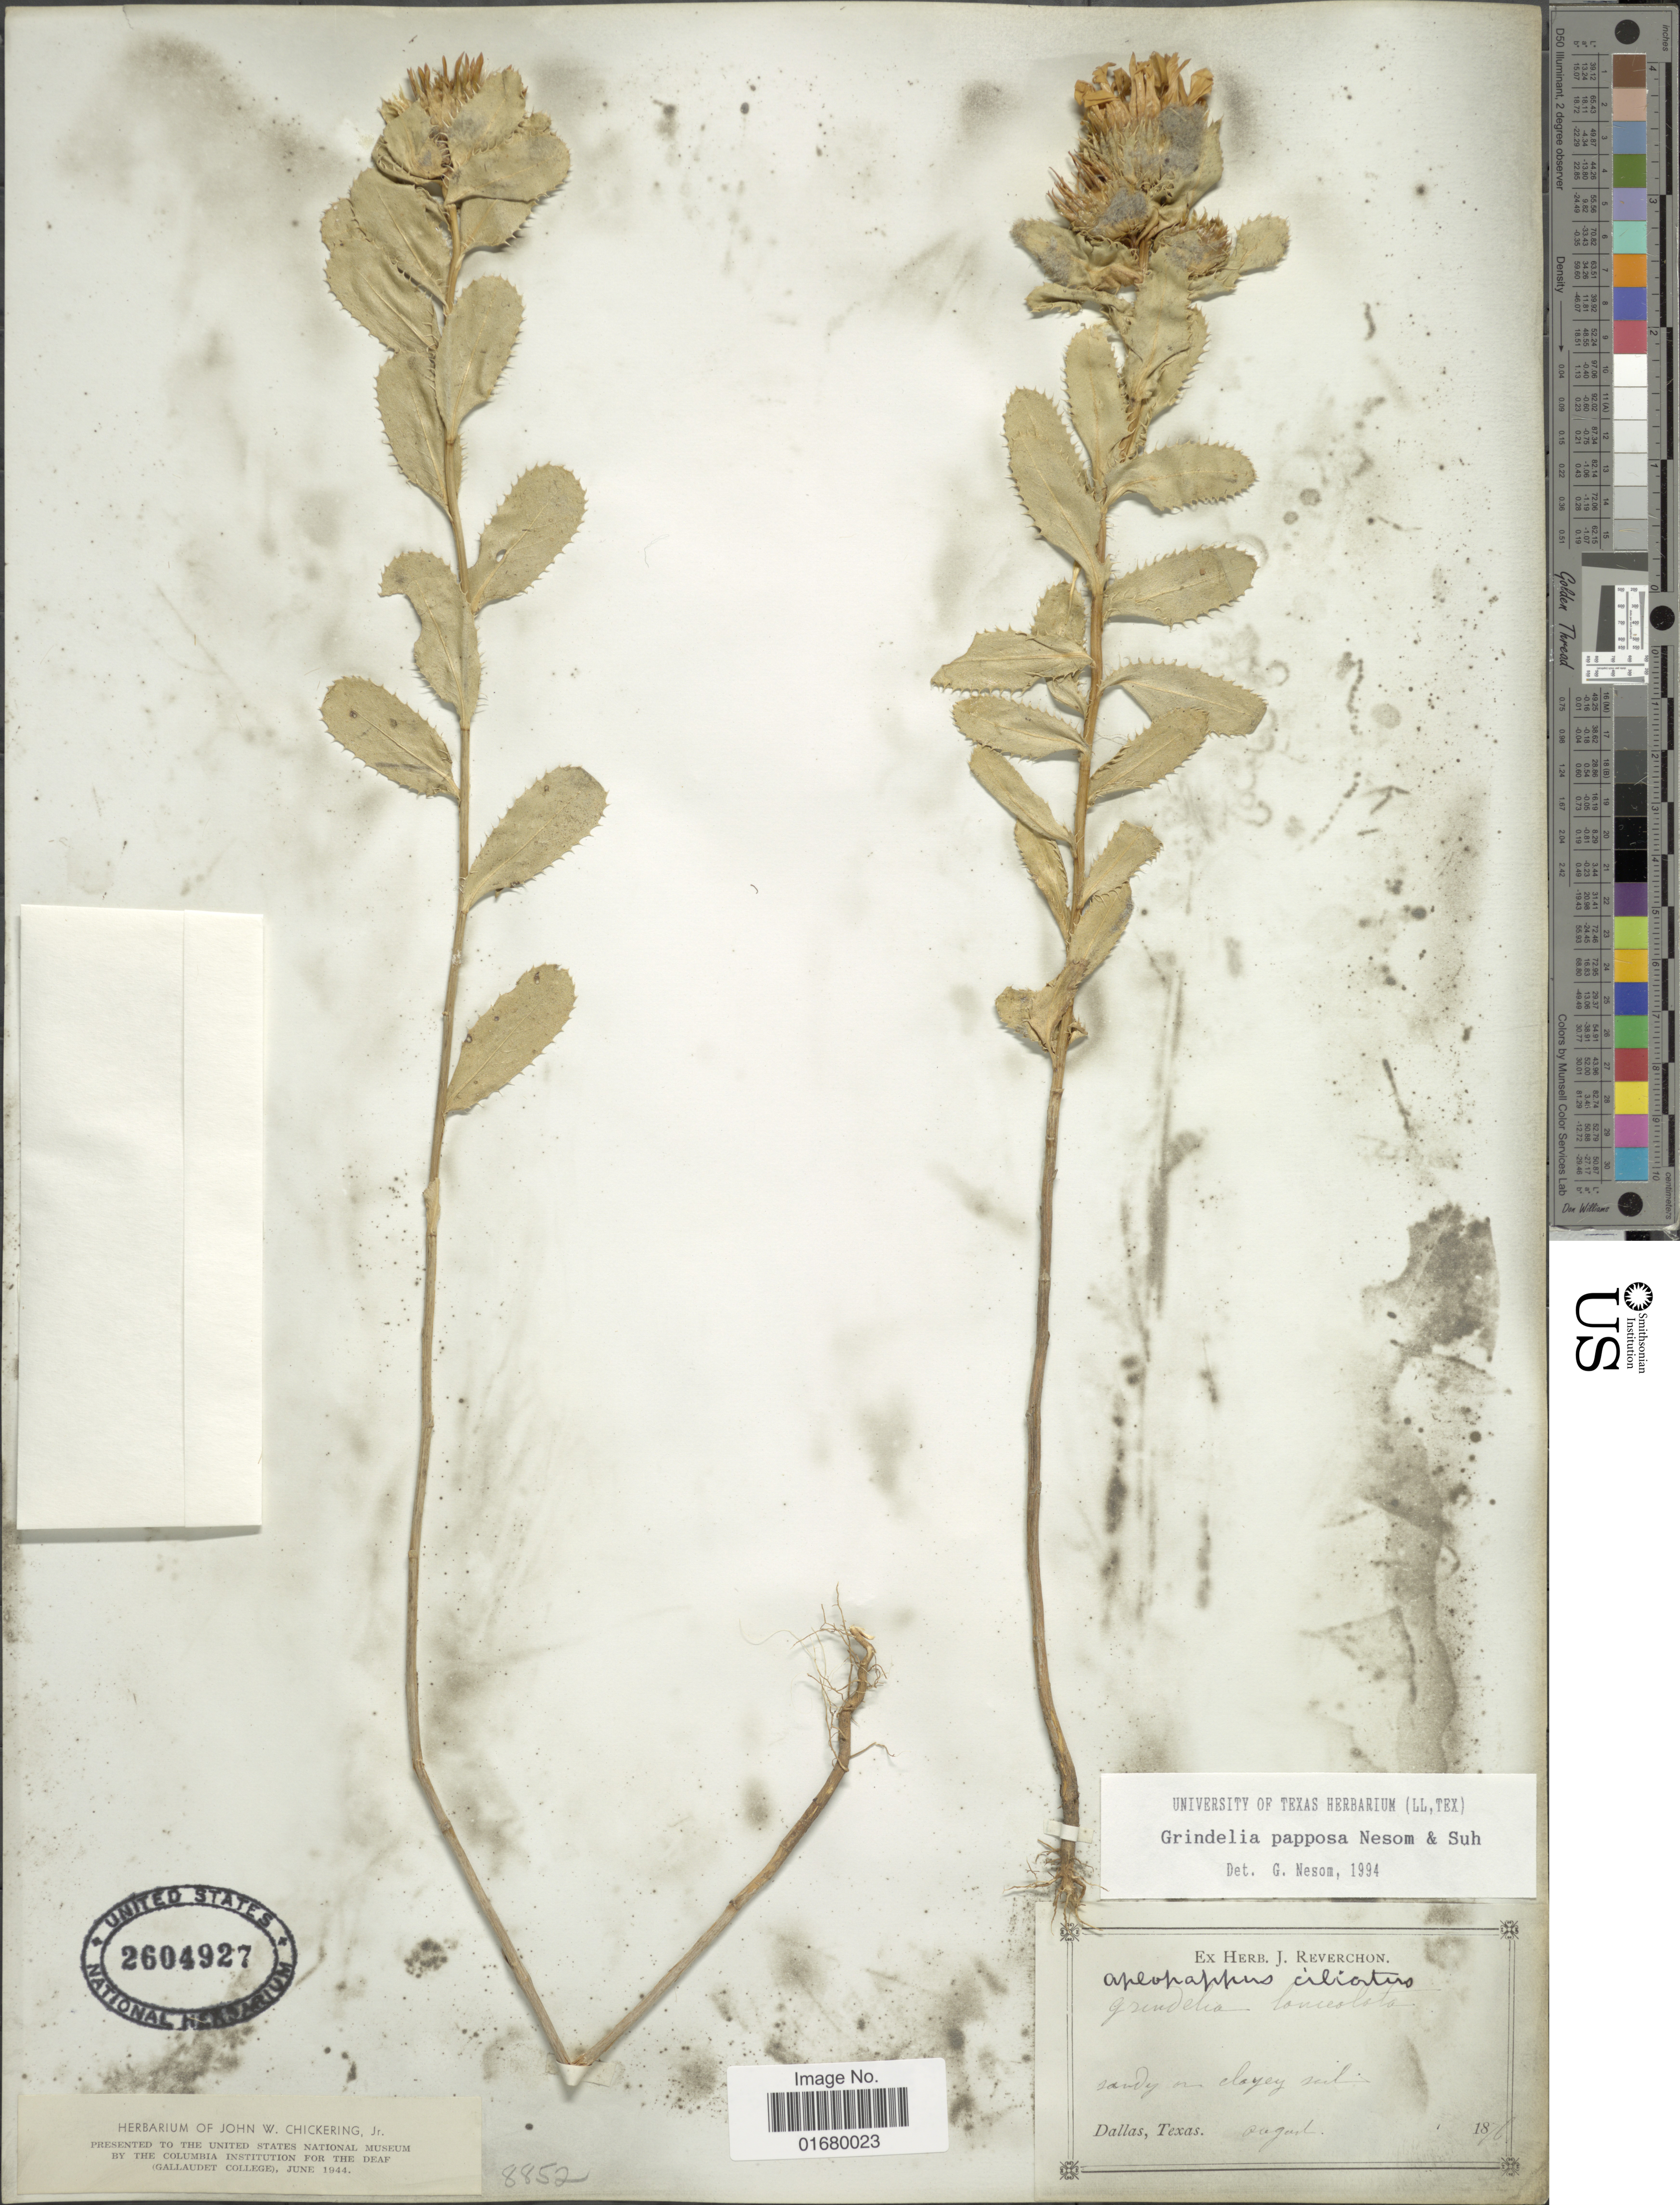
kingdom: Plantae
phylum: Tracheophyta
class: Magnoliopsida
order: Asterales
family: Asteraceae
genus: Grindelia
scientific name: Grindelia papposa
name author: G.L. Nesom & Suh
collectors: ex herb. J. Reverchon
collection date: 1876-08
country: United States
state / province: Texas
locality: Dallas.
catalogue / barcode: US 2604927